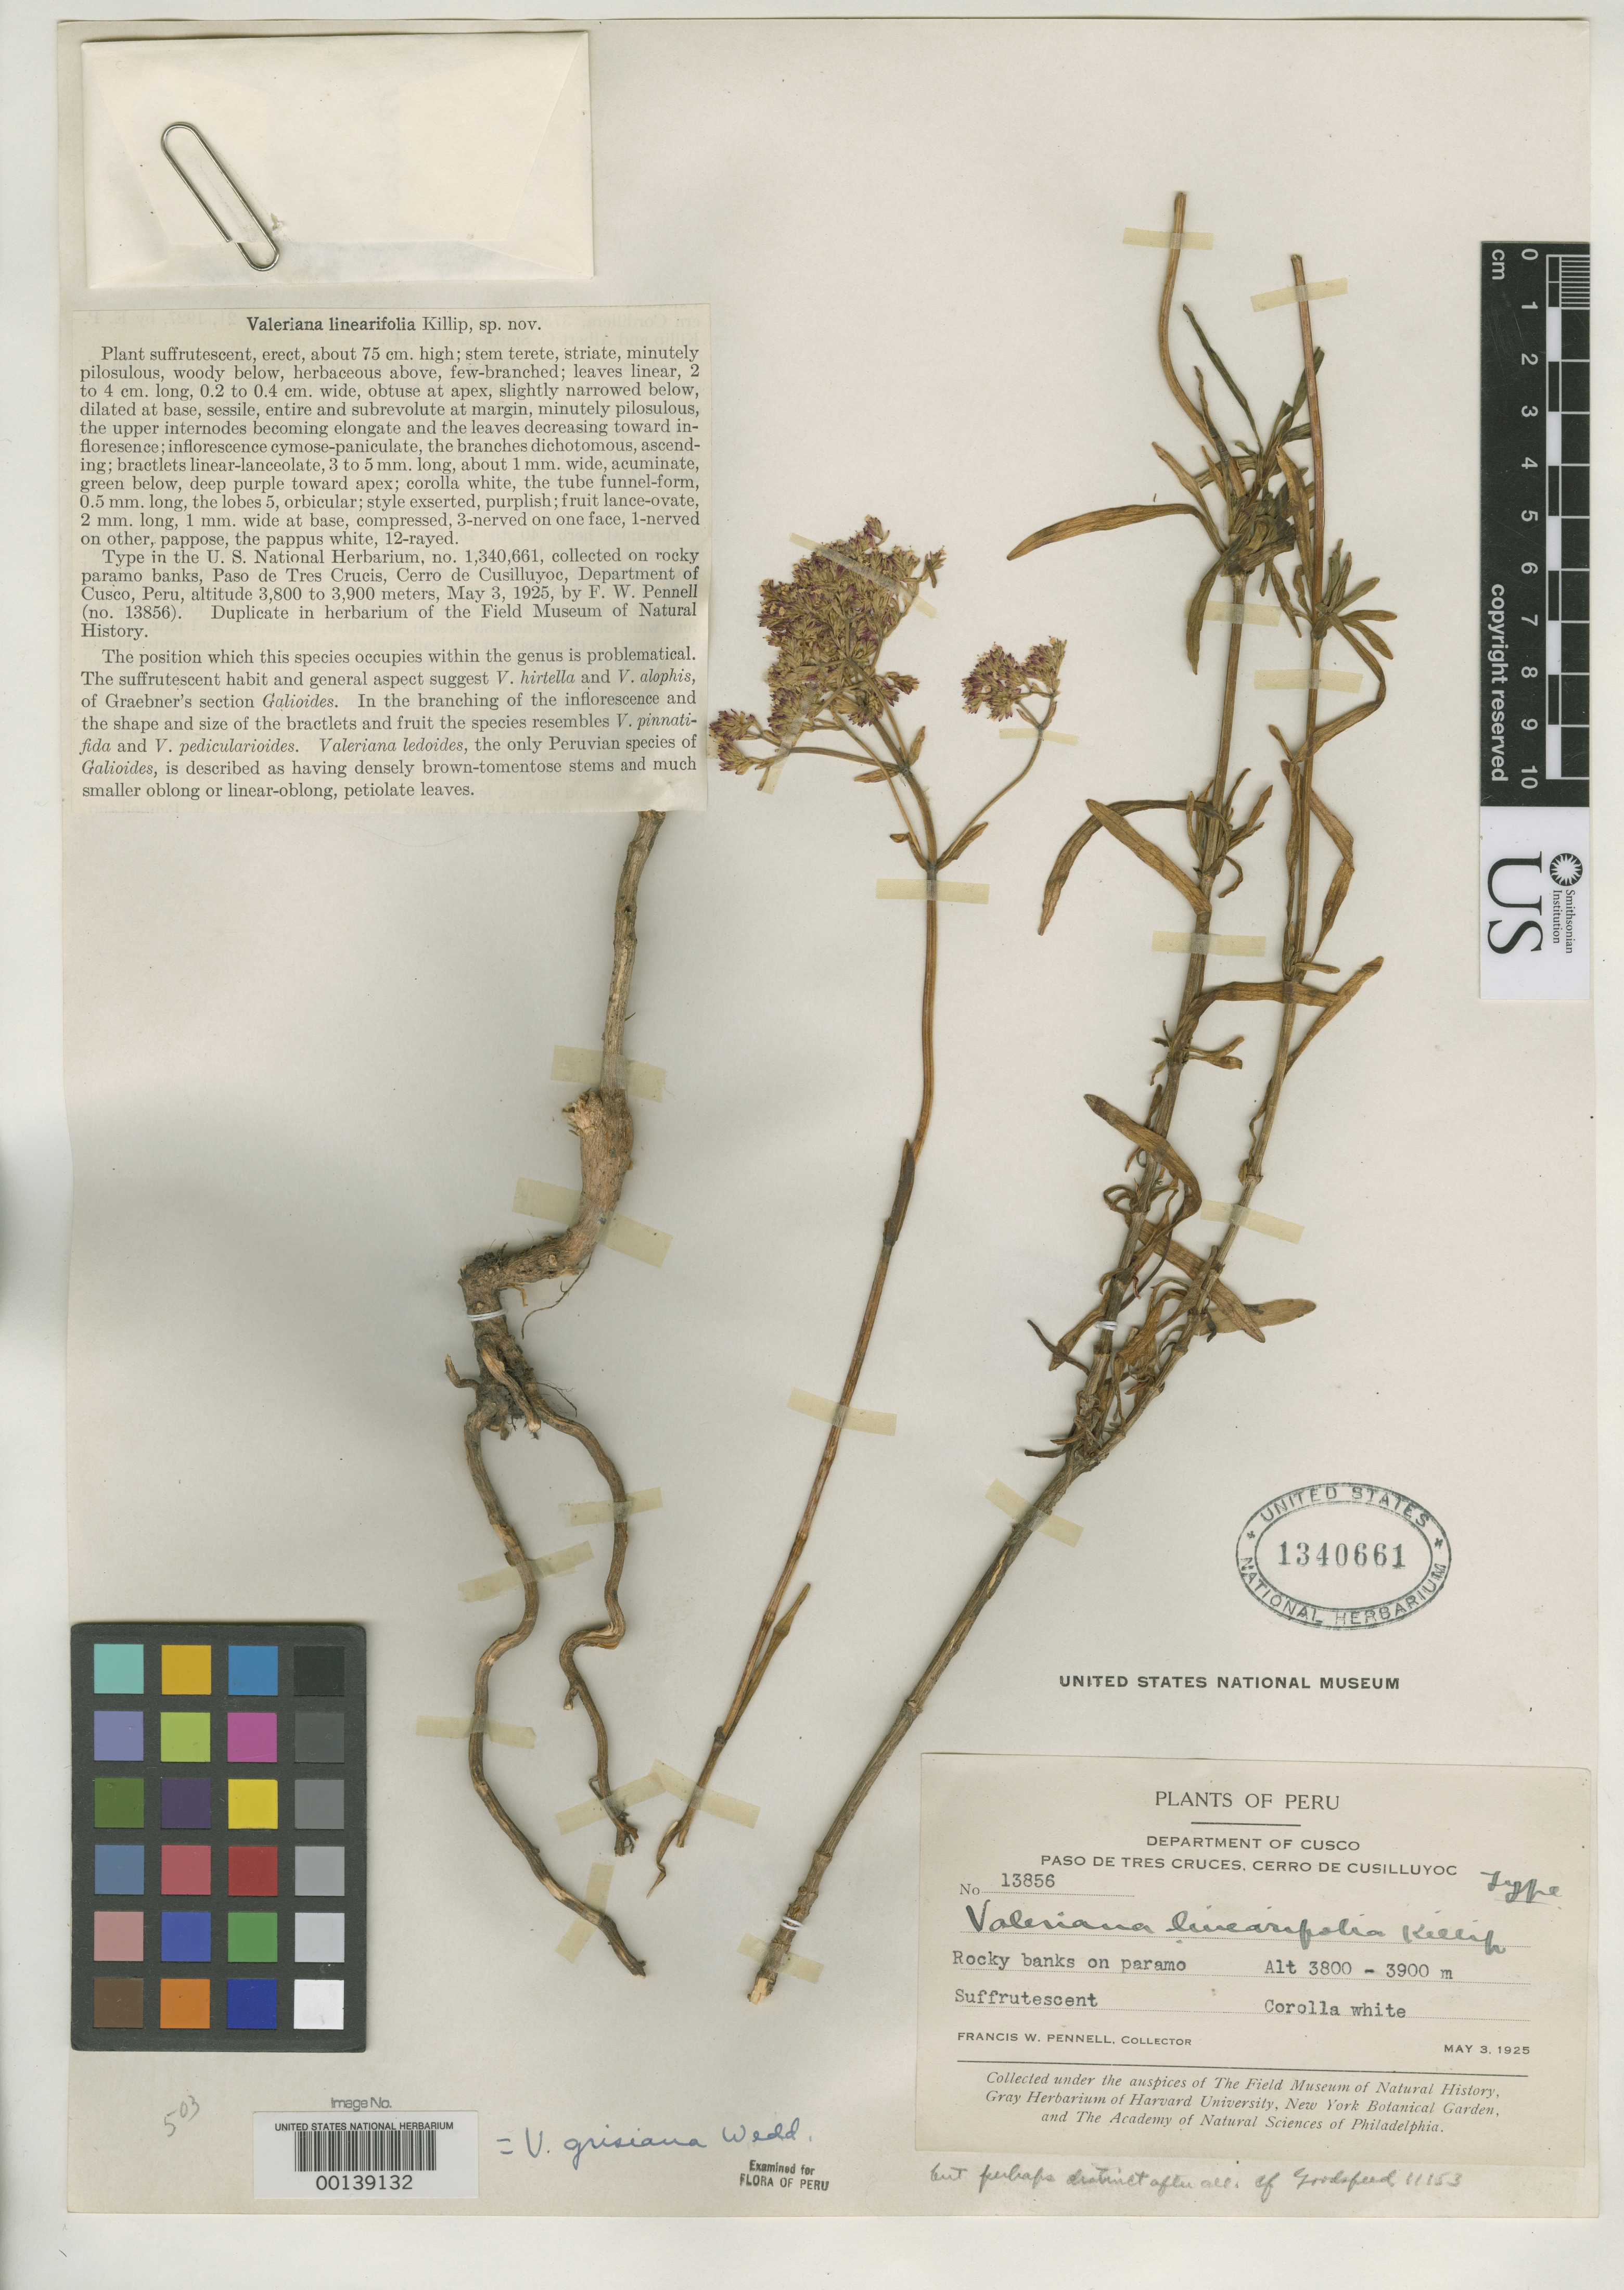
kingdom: Plantae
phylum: Tracheophyta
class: Magnoliopsida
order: Dipsacales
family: Caprifoliaceae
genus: Valeriana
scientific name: Valeriana linearifolia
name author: Killip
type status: Holotype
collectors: F. W. Pennell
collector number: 13856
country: Peru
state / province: Cusco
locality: Paso de Tres Cruces, Cerro de Cusilluyoc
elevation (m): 3800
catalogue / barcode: US 1340661